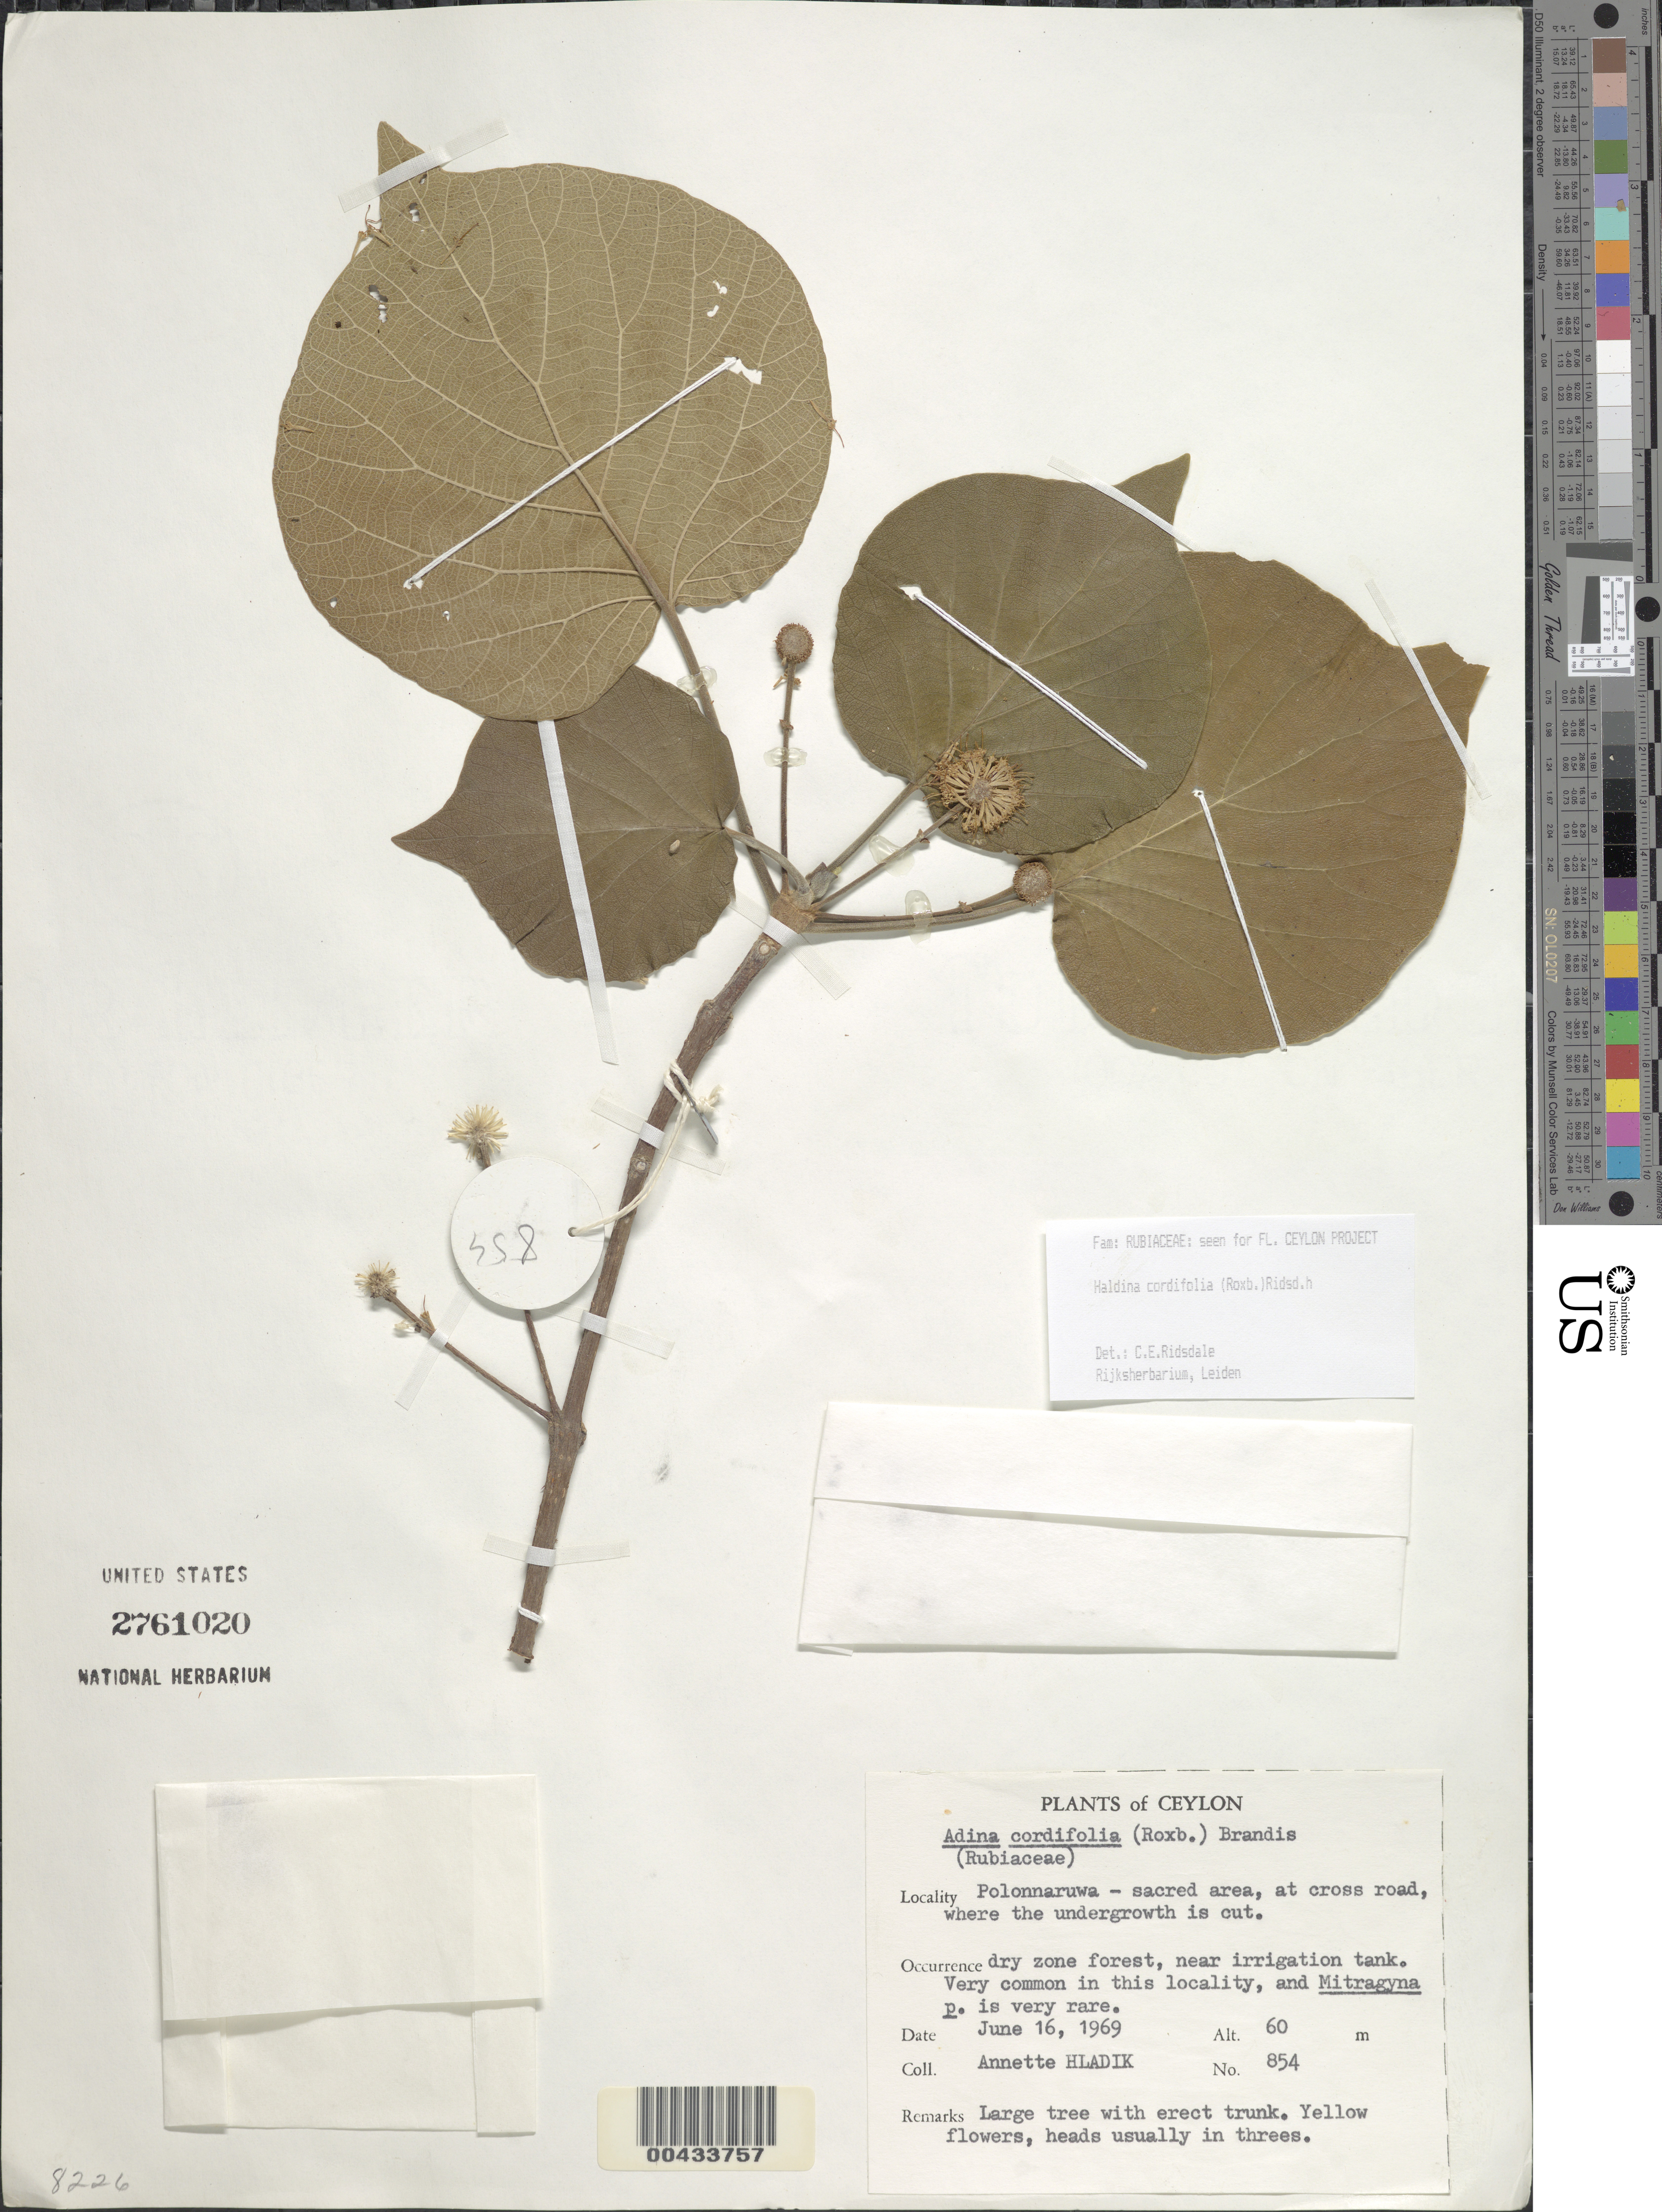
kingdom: Plantae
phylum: Tracheophyta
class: Magnoliopsida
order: Gentianales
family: Rubiaceae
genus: Haldina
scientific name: Haldina cordifolia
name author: (Roxb.) Ridsdale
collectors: A. Hladik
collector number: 854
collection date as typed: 16 Jun 1969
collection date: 1969-06-16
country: Sri Lanka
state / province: North Central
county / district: Polonnaruwa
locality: Polonnaruwa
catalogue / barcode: US 2761020